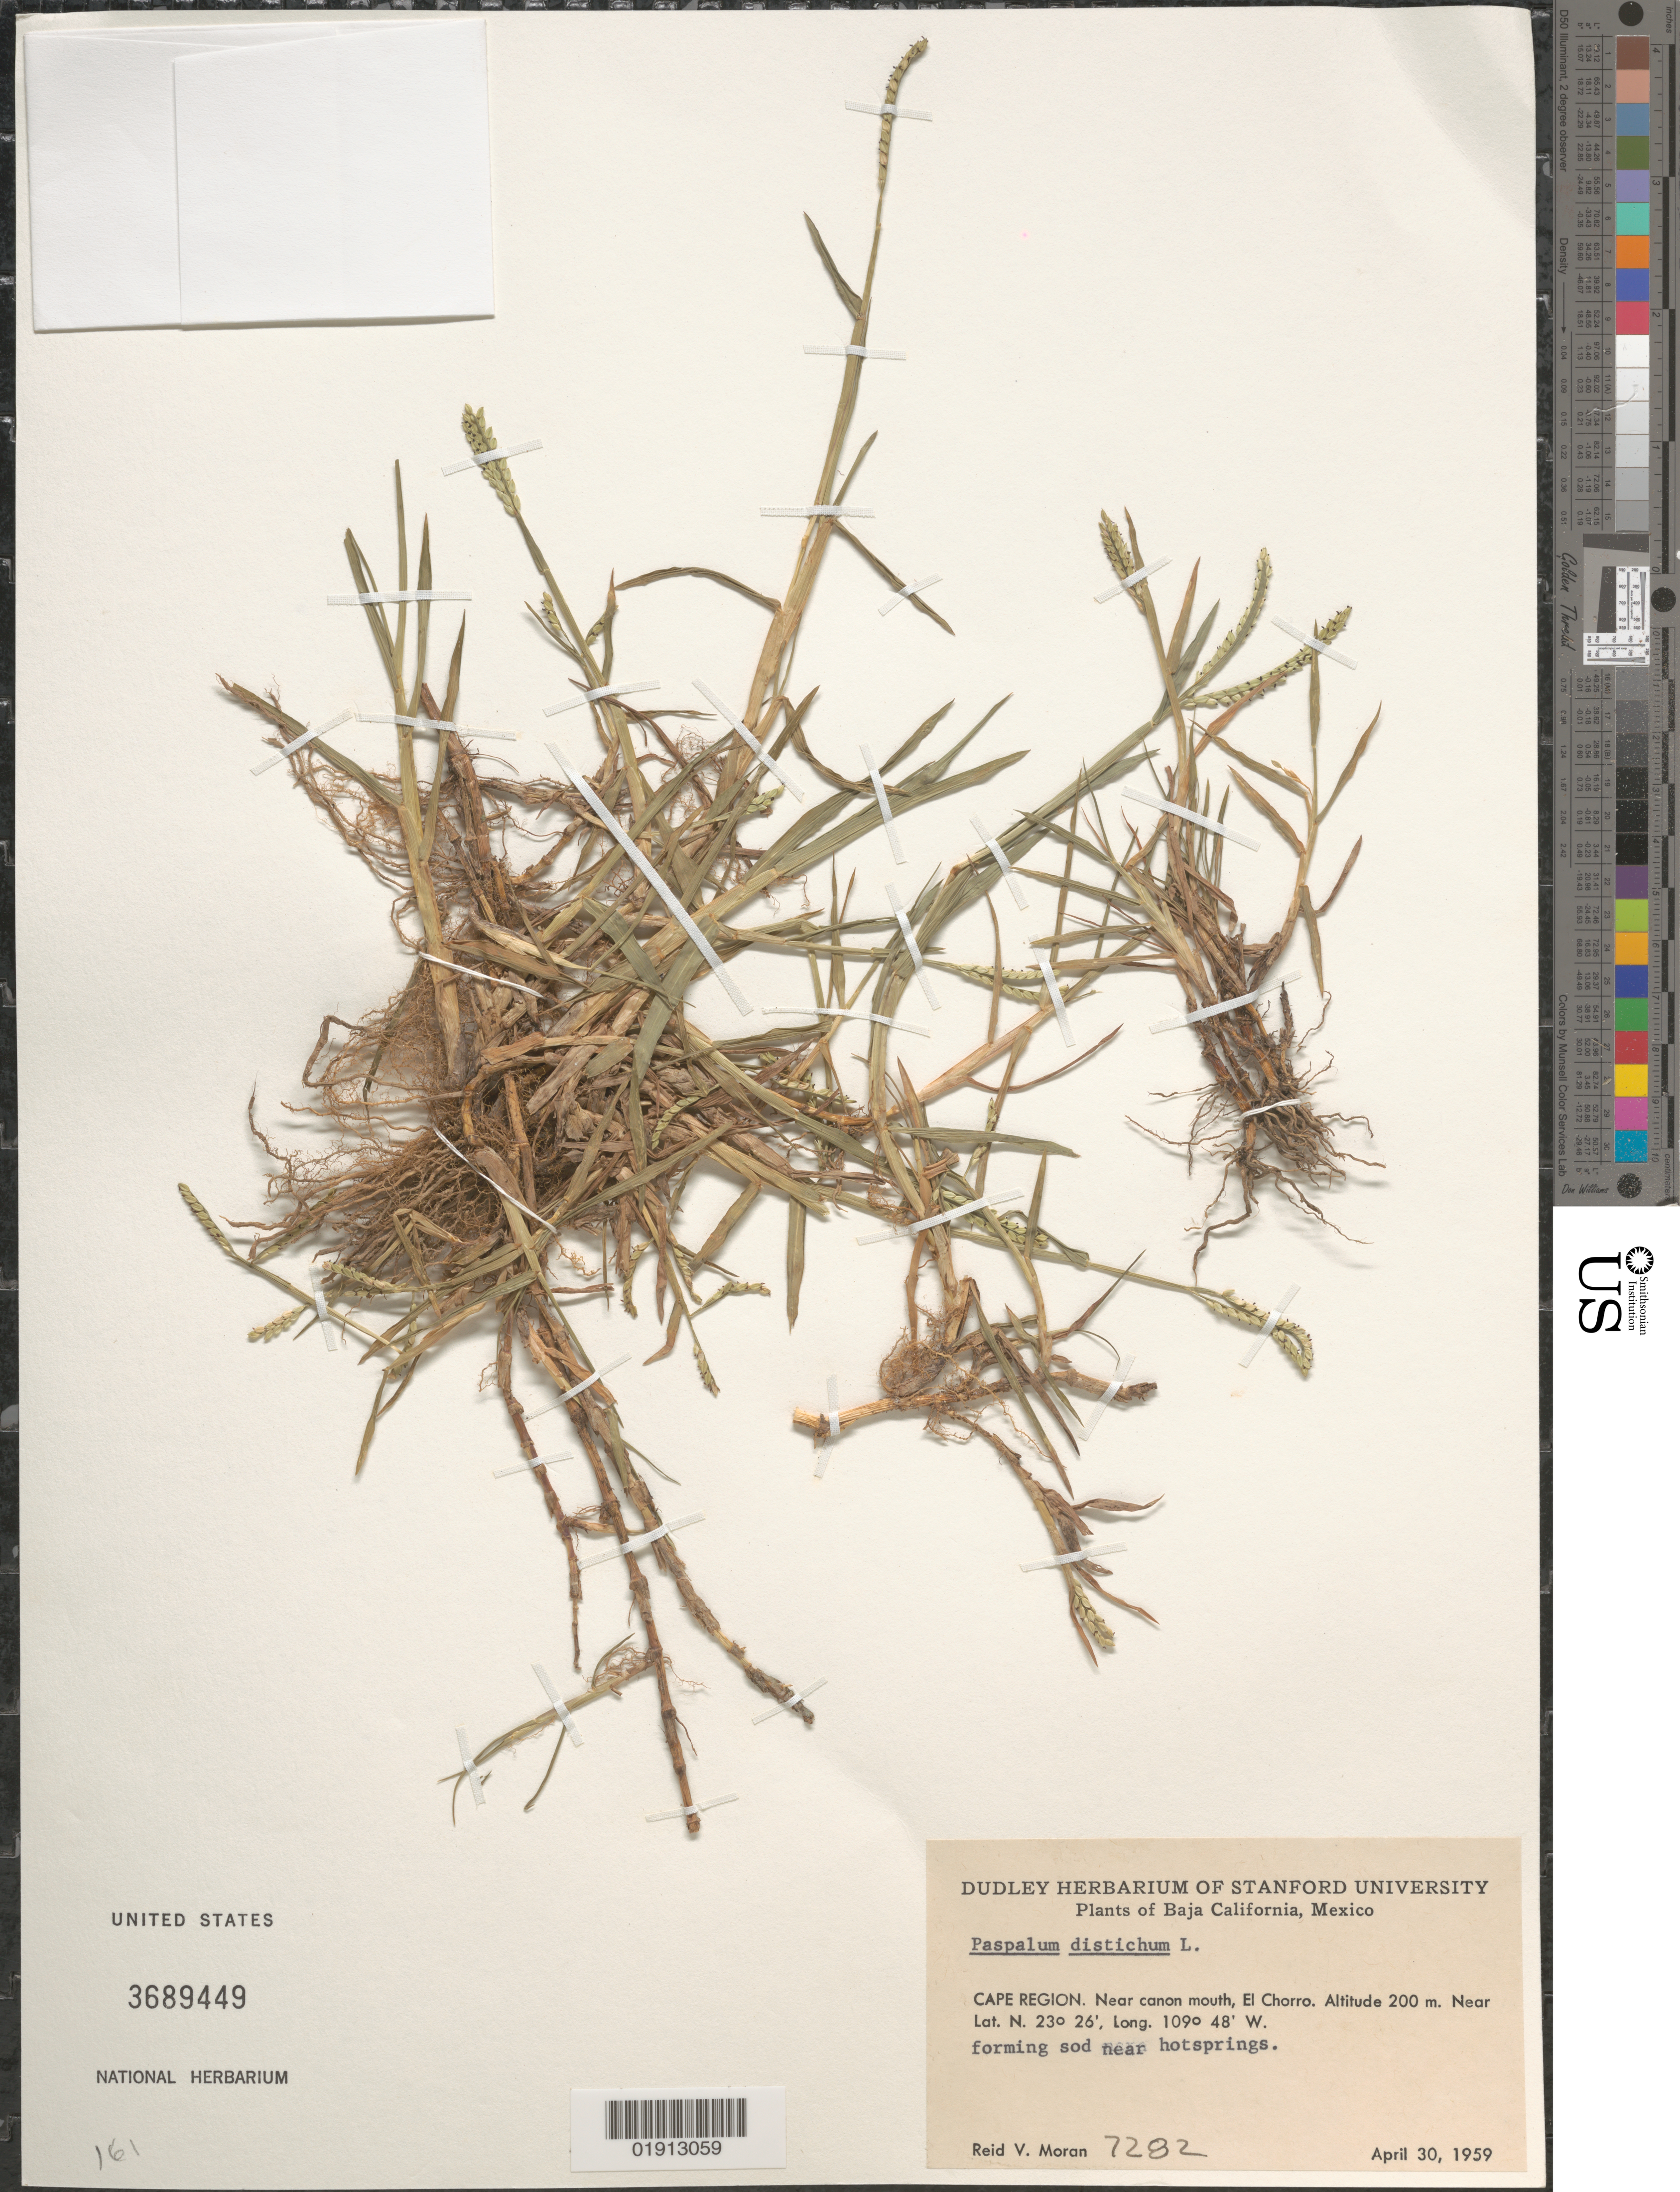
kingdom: Plantae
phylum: Tracheophyta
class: Liliopsida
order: Poales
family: Poaceae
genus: Paspalum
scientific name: Paspalum distichum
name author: L.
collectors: R. V. Moran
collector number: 7282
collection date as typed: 30 Apr 1959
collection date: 1959-04-30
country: Mexico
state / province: Baja California Sur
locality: Cape region; near canon mouth, El Chorro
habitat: forming sod near hotsprings.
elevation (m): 200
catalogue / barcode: US 3689449